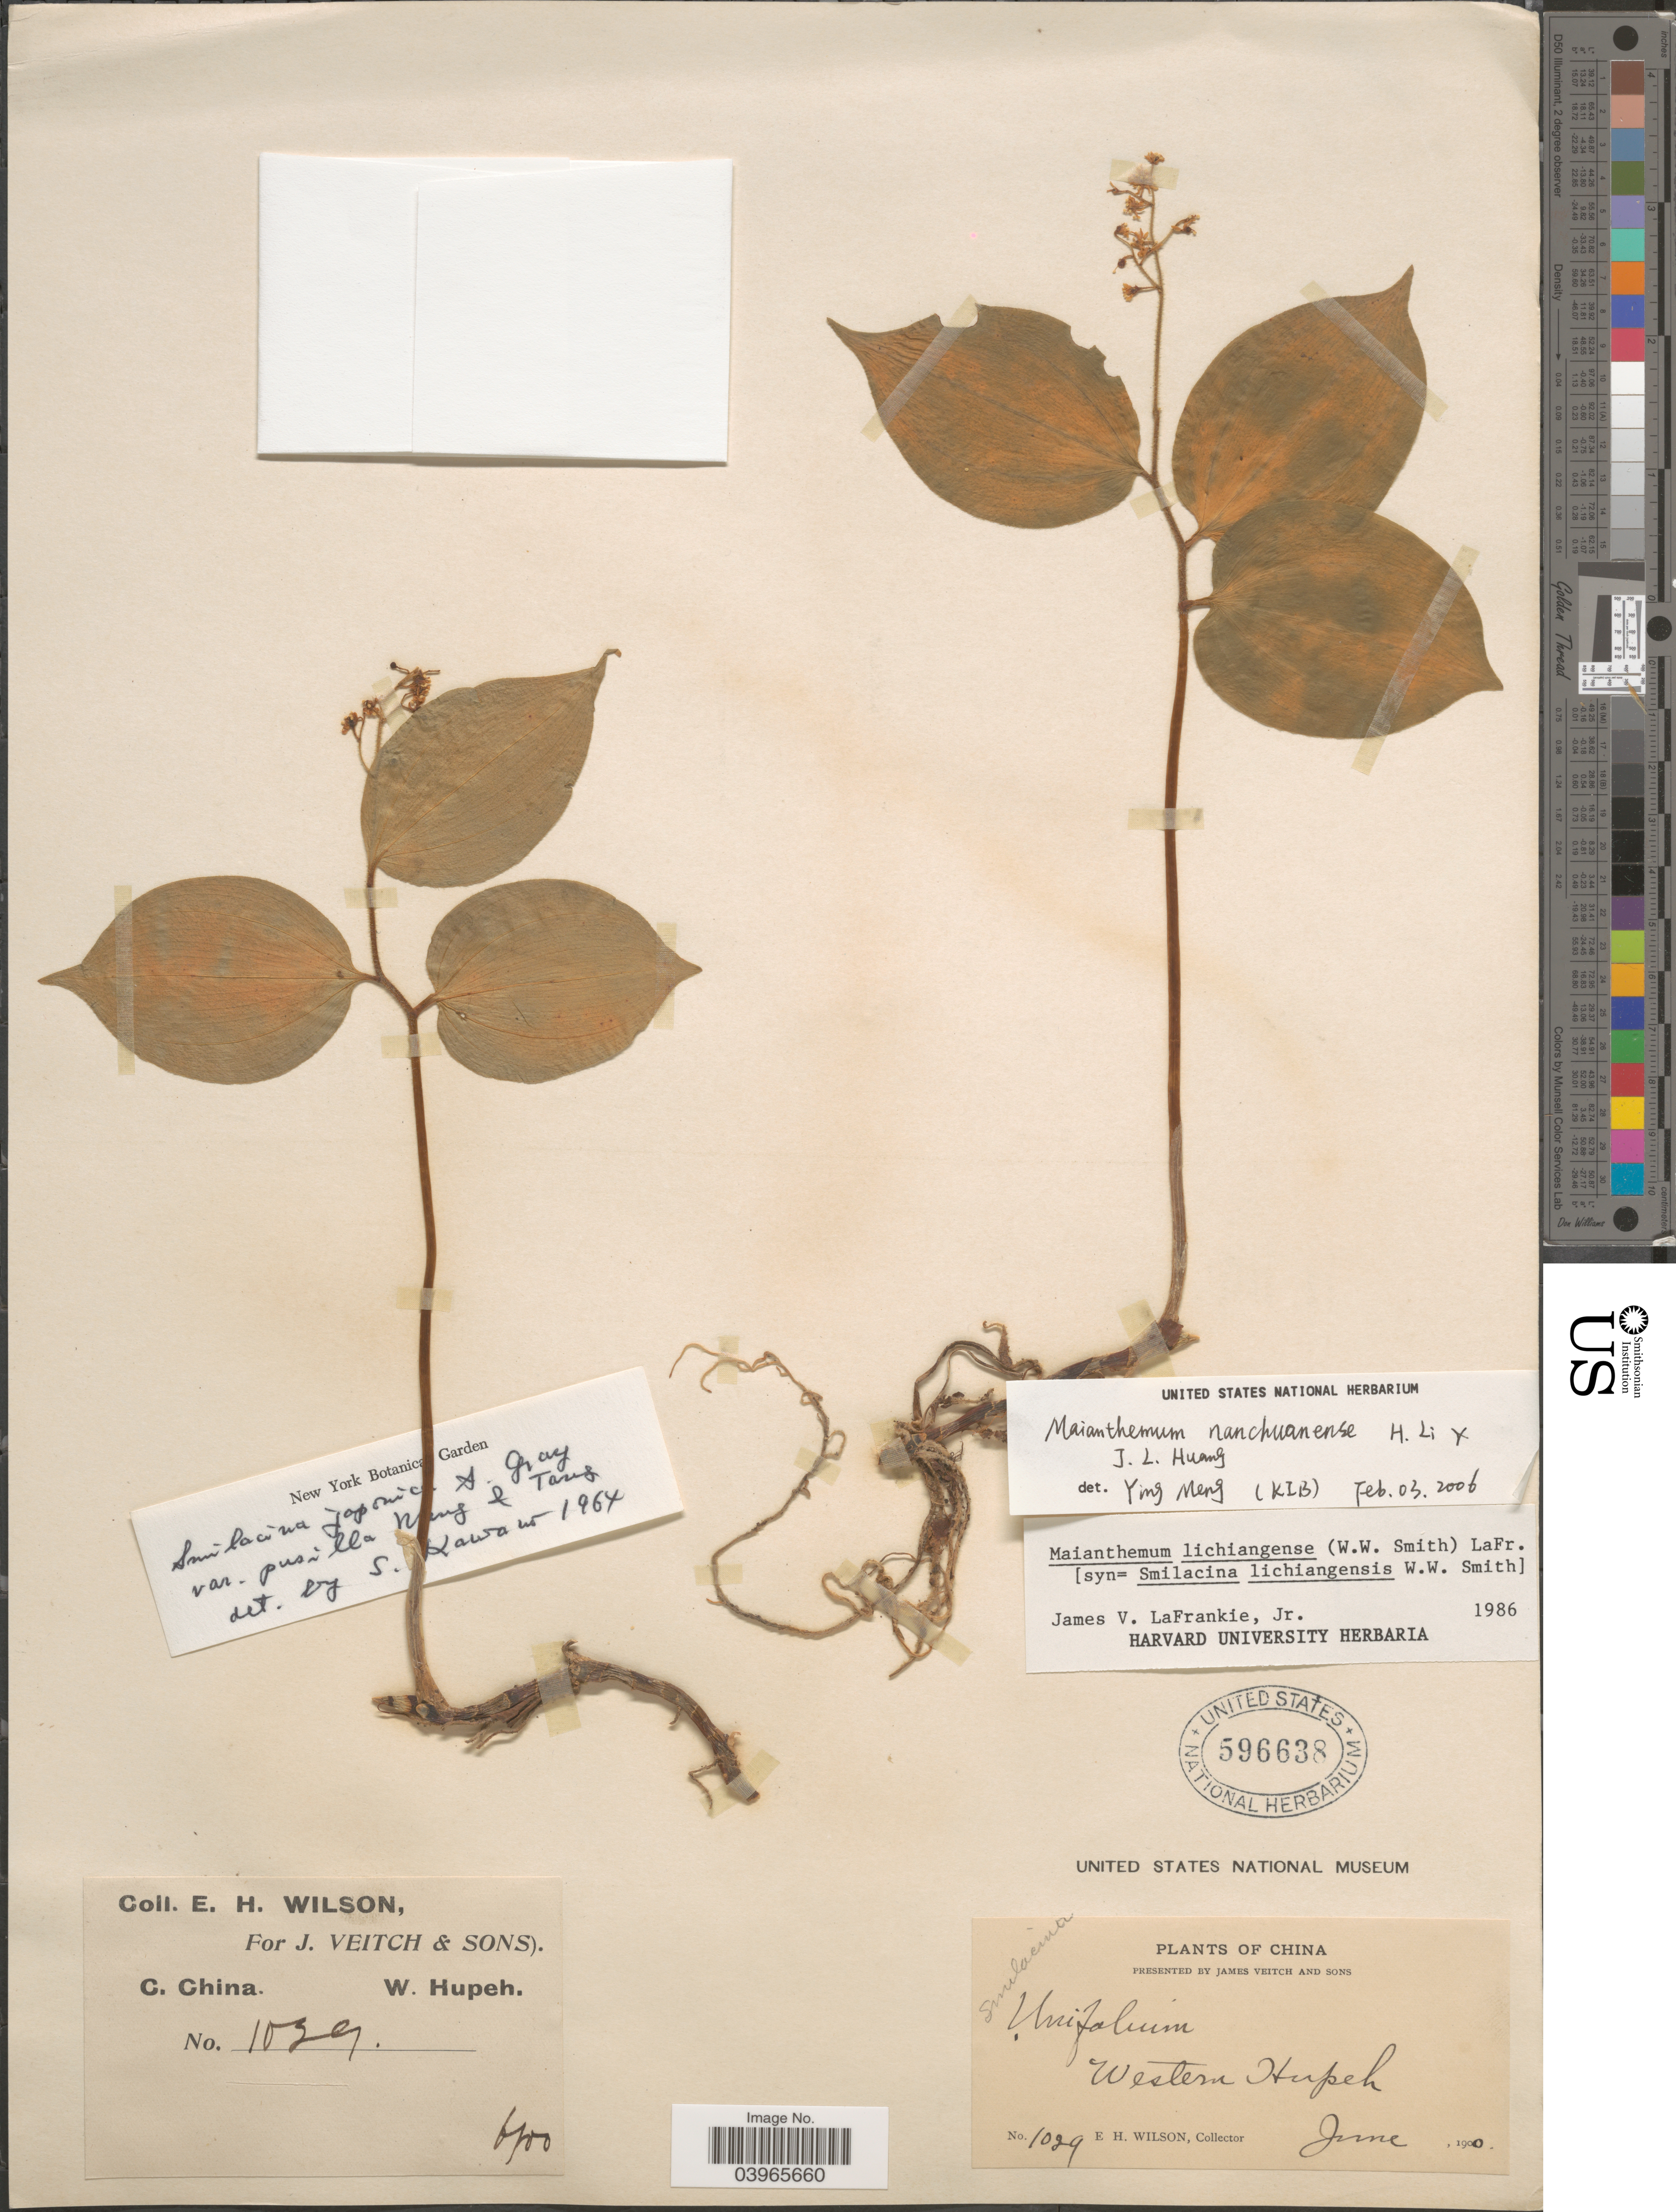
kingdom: Plantae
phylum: Tracheophyta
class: Liliopsida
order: Asparagales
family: Asparagaceae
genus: Maianthemum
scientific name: Maianthemum japonicum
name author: (A. Gray) La Frankie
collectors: E. Wilson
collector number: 1029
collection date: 1900-06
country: China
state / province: Hubei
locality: C. China. Western Hupeh.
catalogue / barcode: US 596638